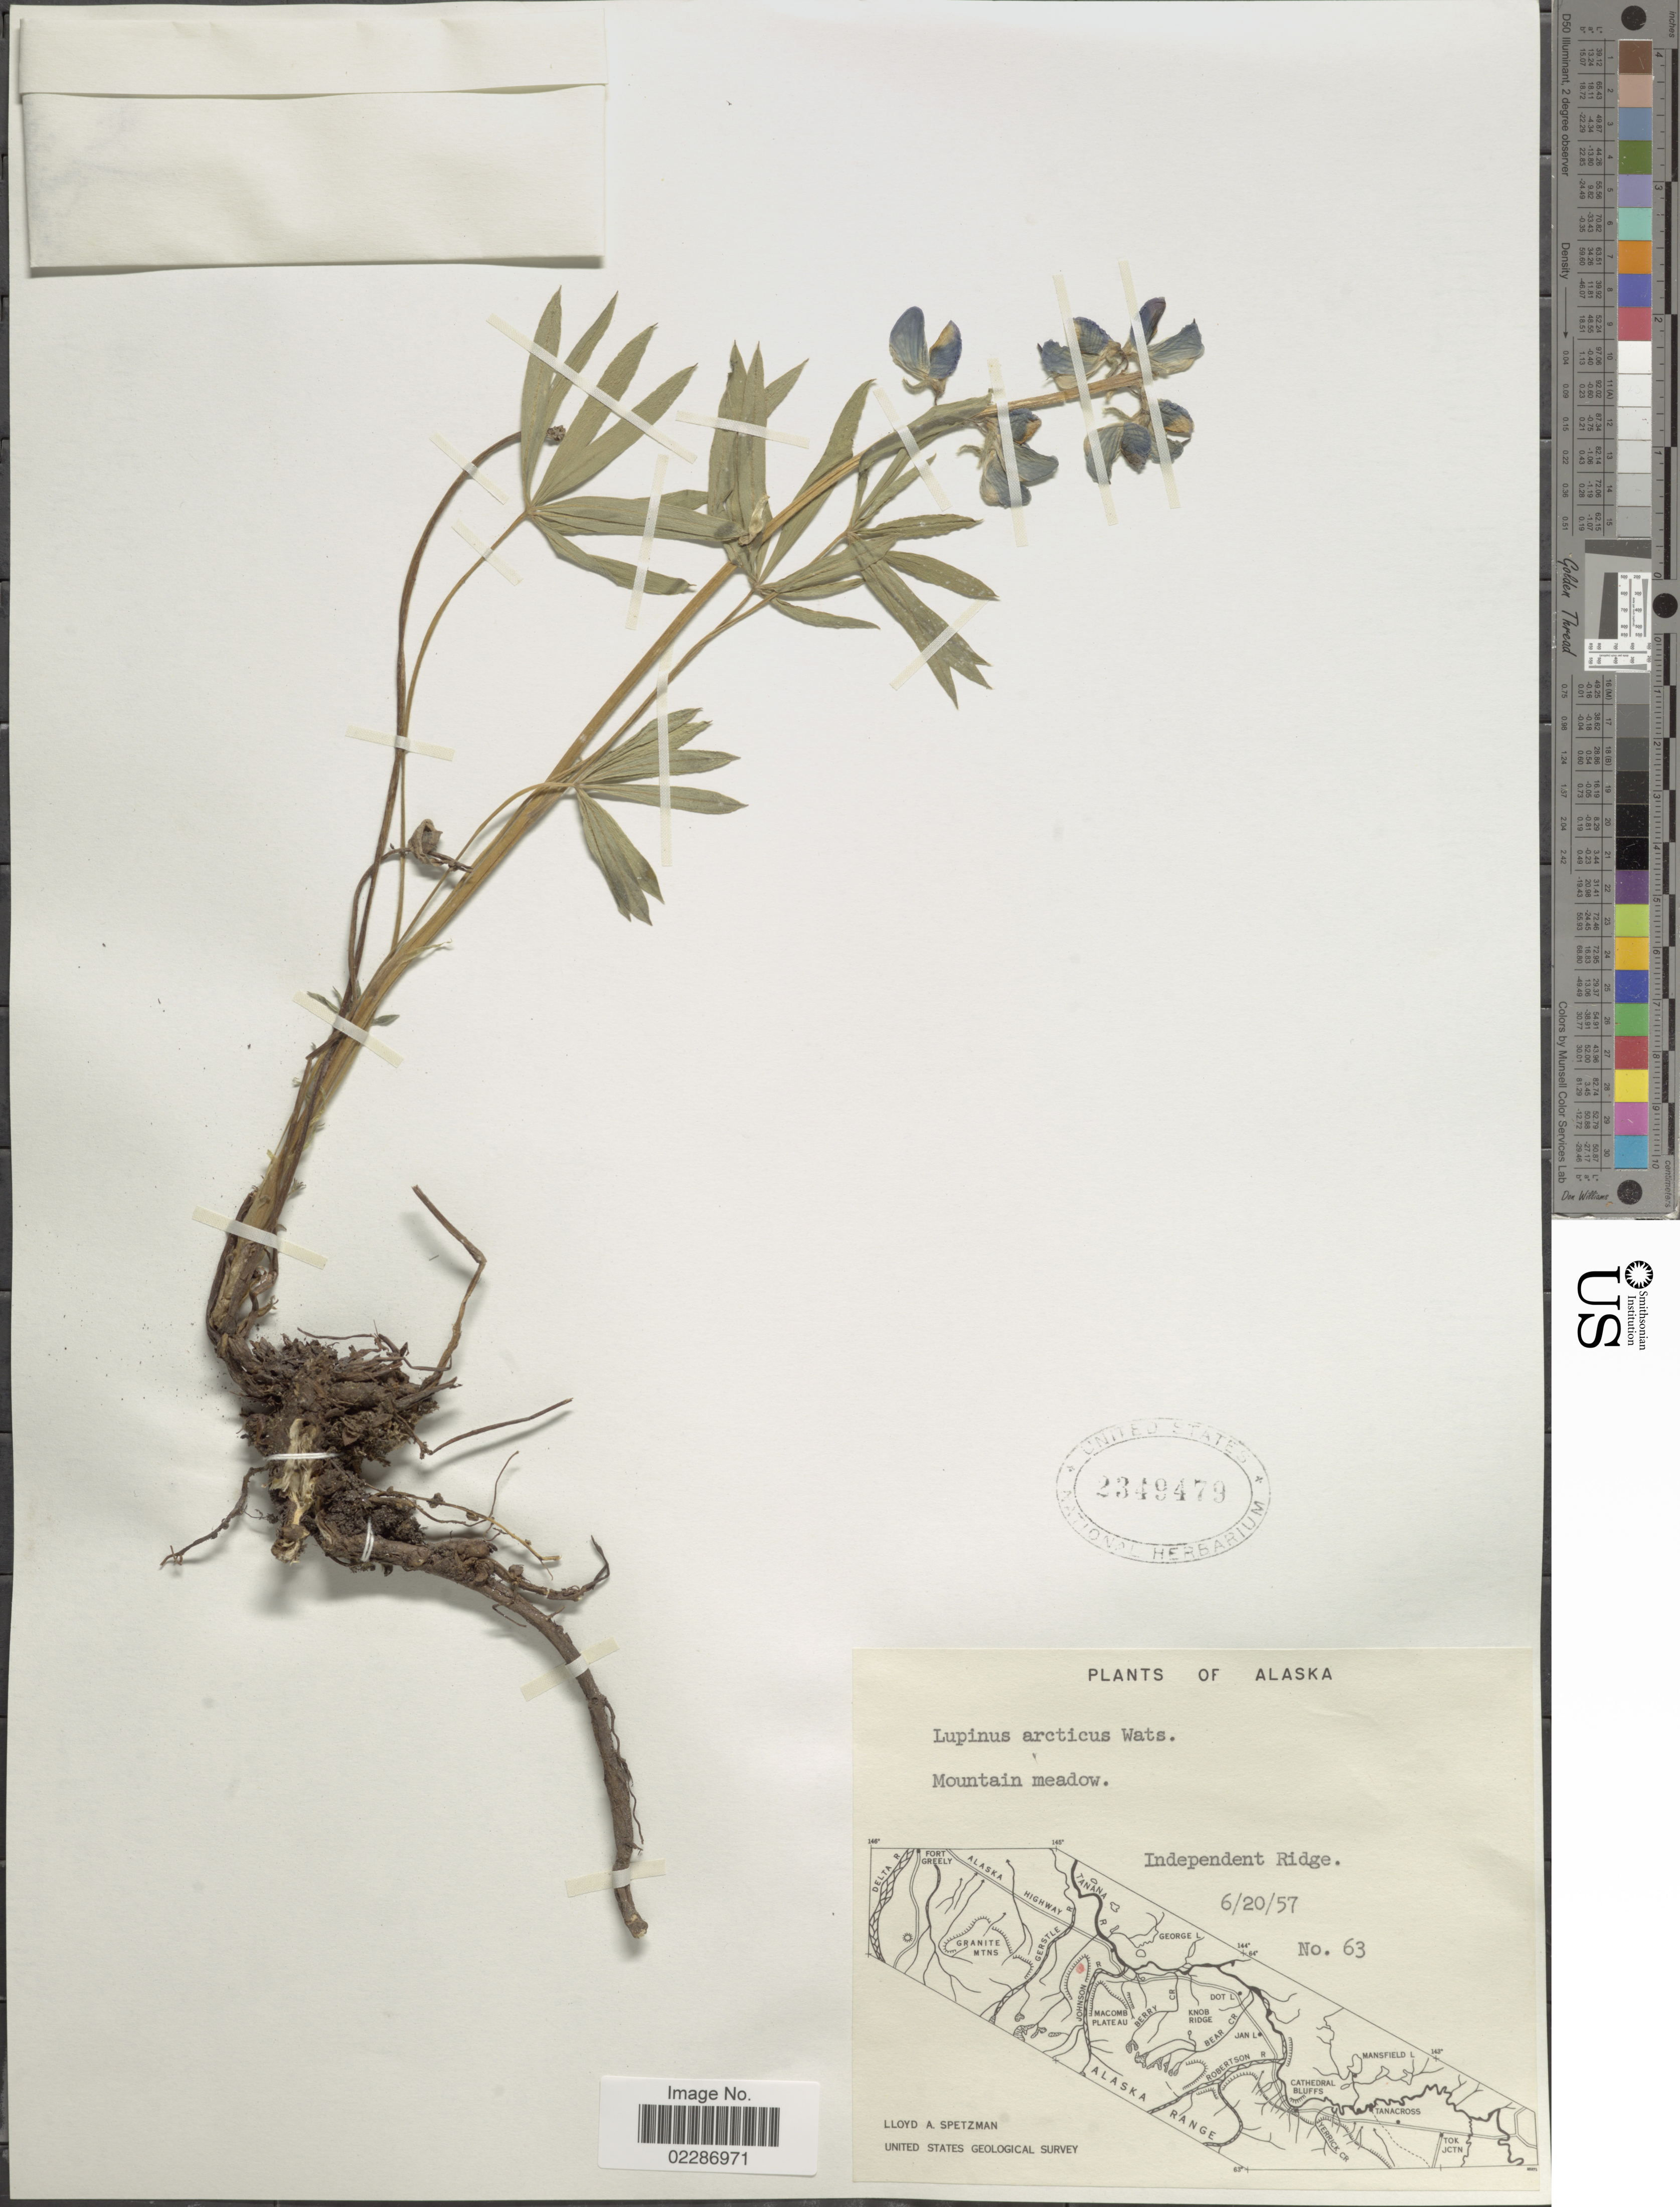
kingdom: Plantae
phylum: Tracheophyta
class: Magnoliopsida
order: Fabales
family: Fabaceae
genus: Lupinus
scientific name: Lupinus arcticus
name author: S. Watson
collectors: L. Spetzman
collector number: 63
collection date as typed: Transcribed d/m/y: 20/6/57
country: United States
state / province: Alaska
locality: Mountain meadow, Independent Ridge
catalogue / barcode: US 2349479